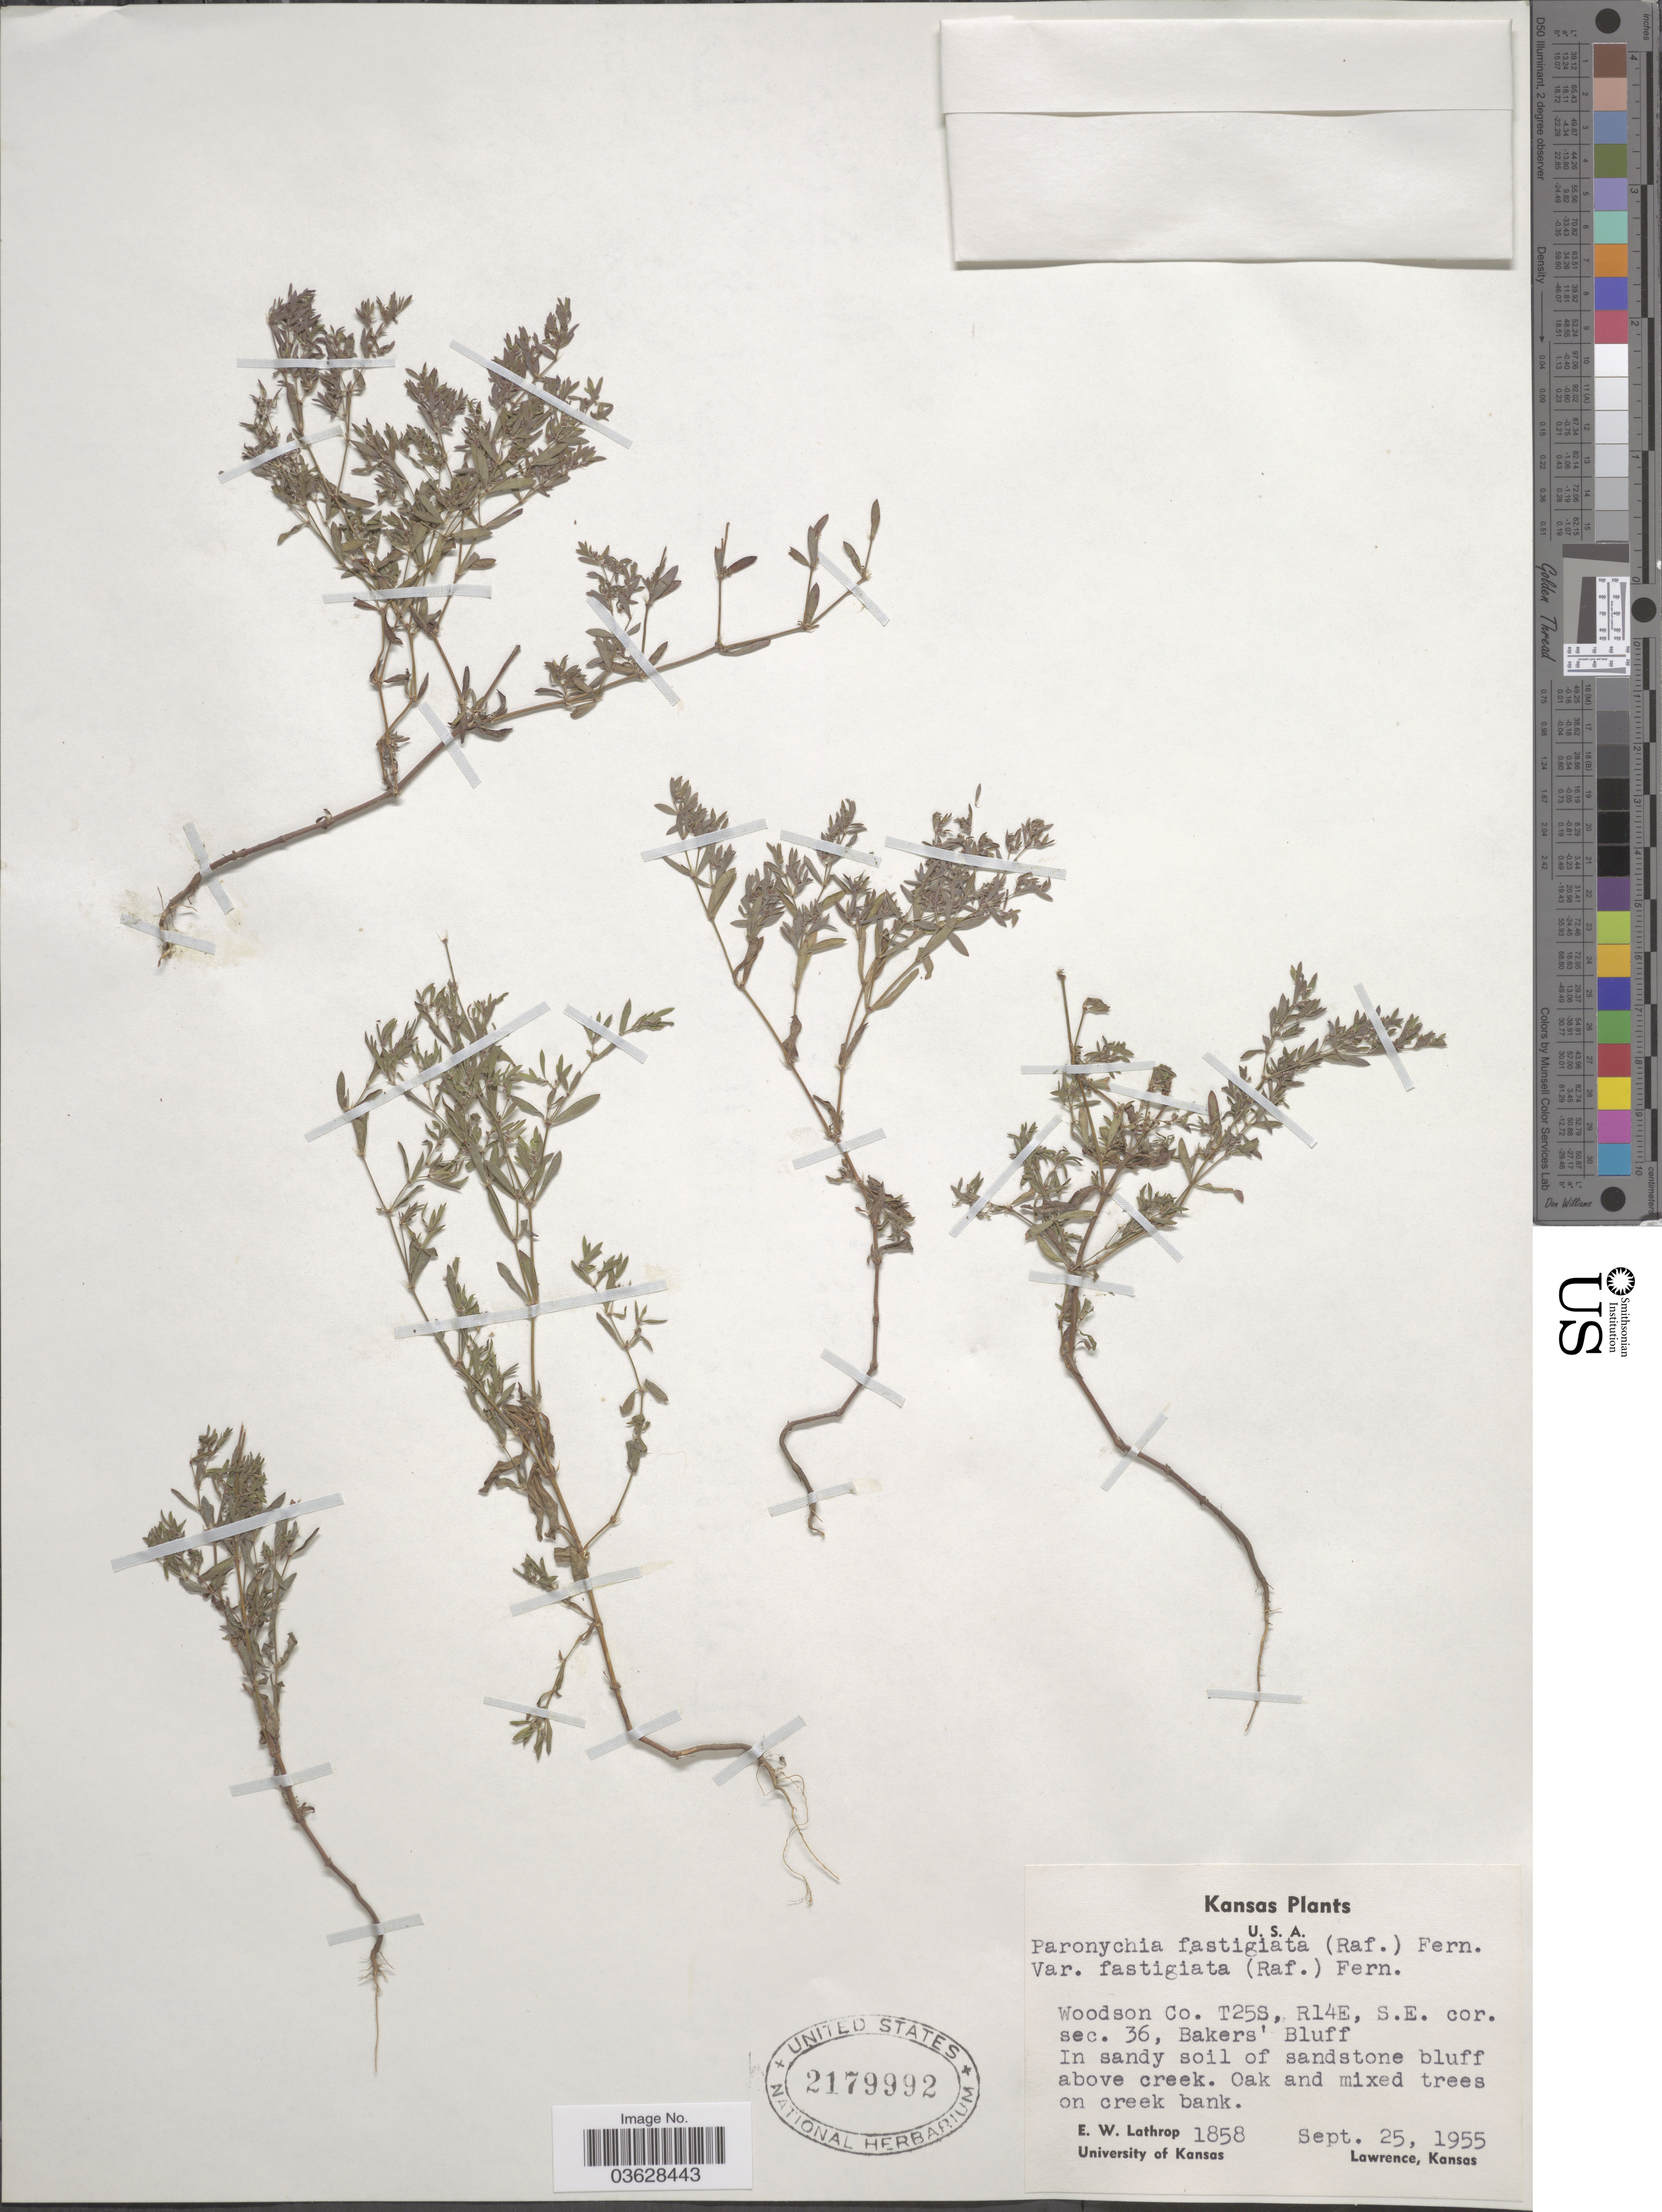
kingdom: Plantae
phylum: Tracheophyta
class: Magnoliopsida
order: Caryophyllales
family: Caryophyllaceae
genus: Paronychia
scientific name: Paronychia fastigiata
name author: (Raf.) Fernald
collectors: E. W. Lathrop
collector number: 1858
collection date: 1955-09-25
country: United States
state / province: Kansas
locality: Woodson Co. T25S, R14E. S.E. cor. sec. 36, Bakers Bluff.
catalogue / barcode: US 2179992